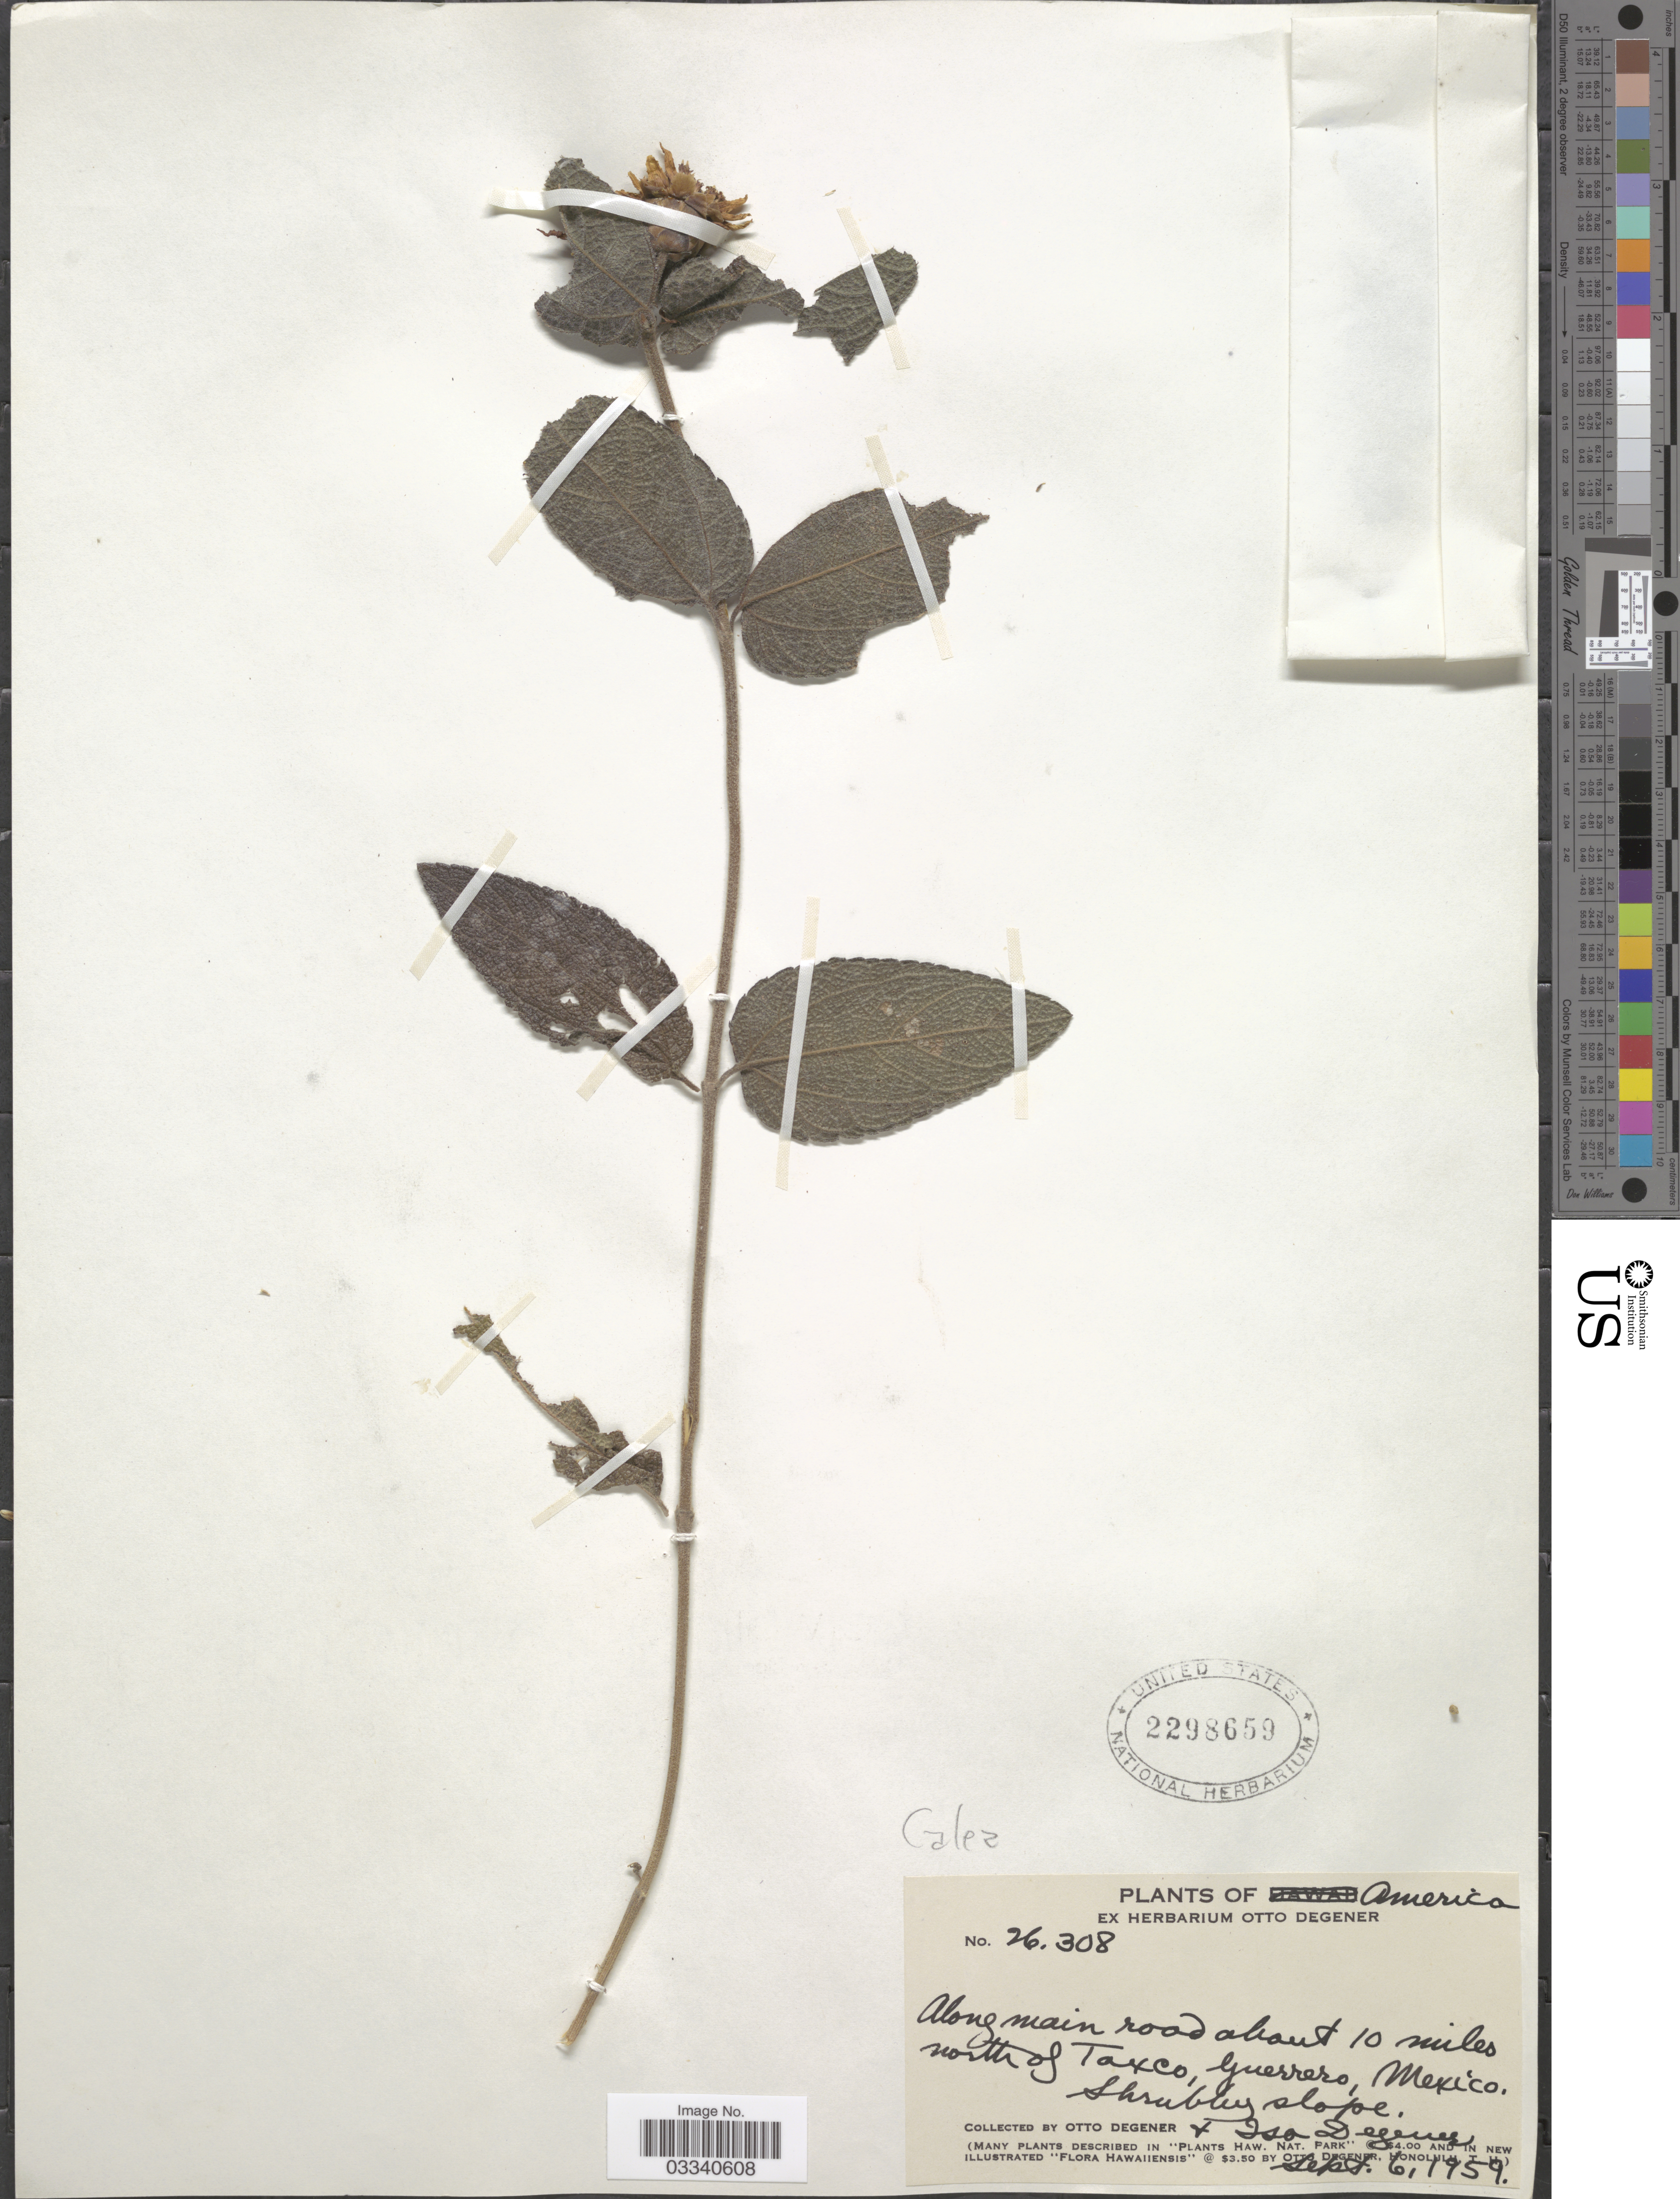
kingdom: Plantae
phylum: Tracheophyta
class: Magnoliopsida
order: Asterales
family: Asteraceae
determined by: Bueno, Vinicius Resende, (ICN), Universidade Federal do Rio Grande do Sul (BRAZIL)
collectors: O. Degener & I. Degener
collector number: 26308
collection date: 1959-09-06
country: Mexico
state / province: Guerrero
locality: Along main road about 10 miles north of Taxco.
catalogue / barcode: US 2298659